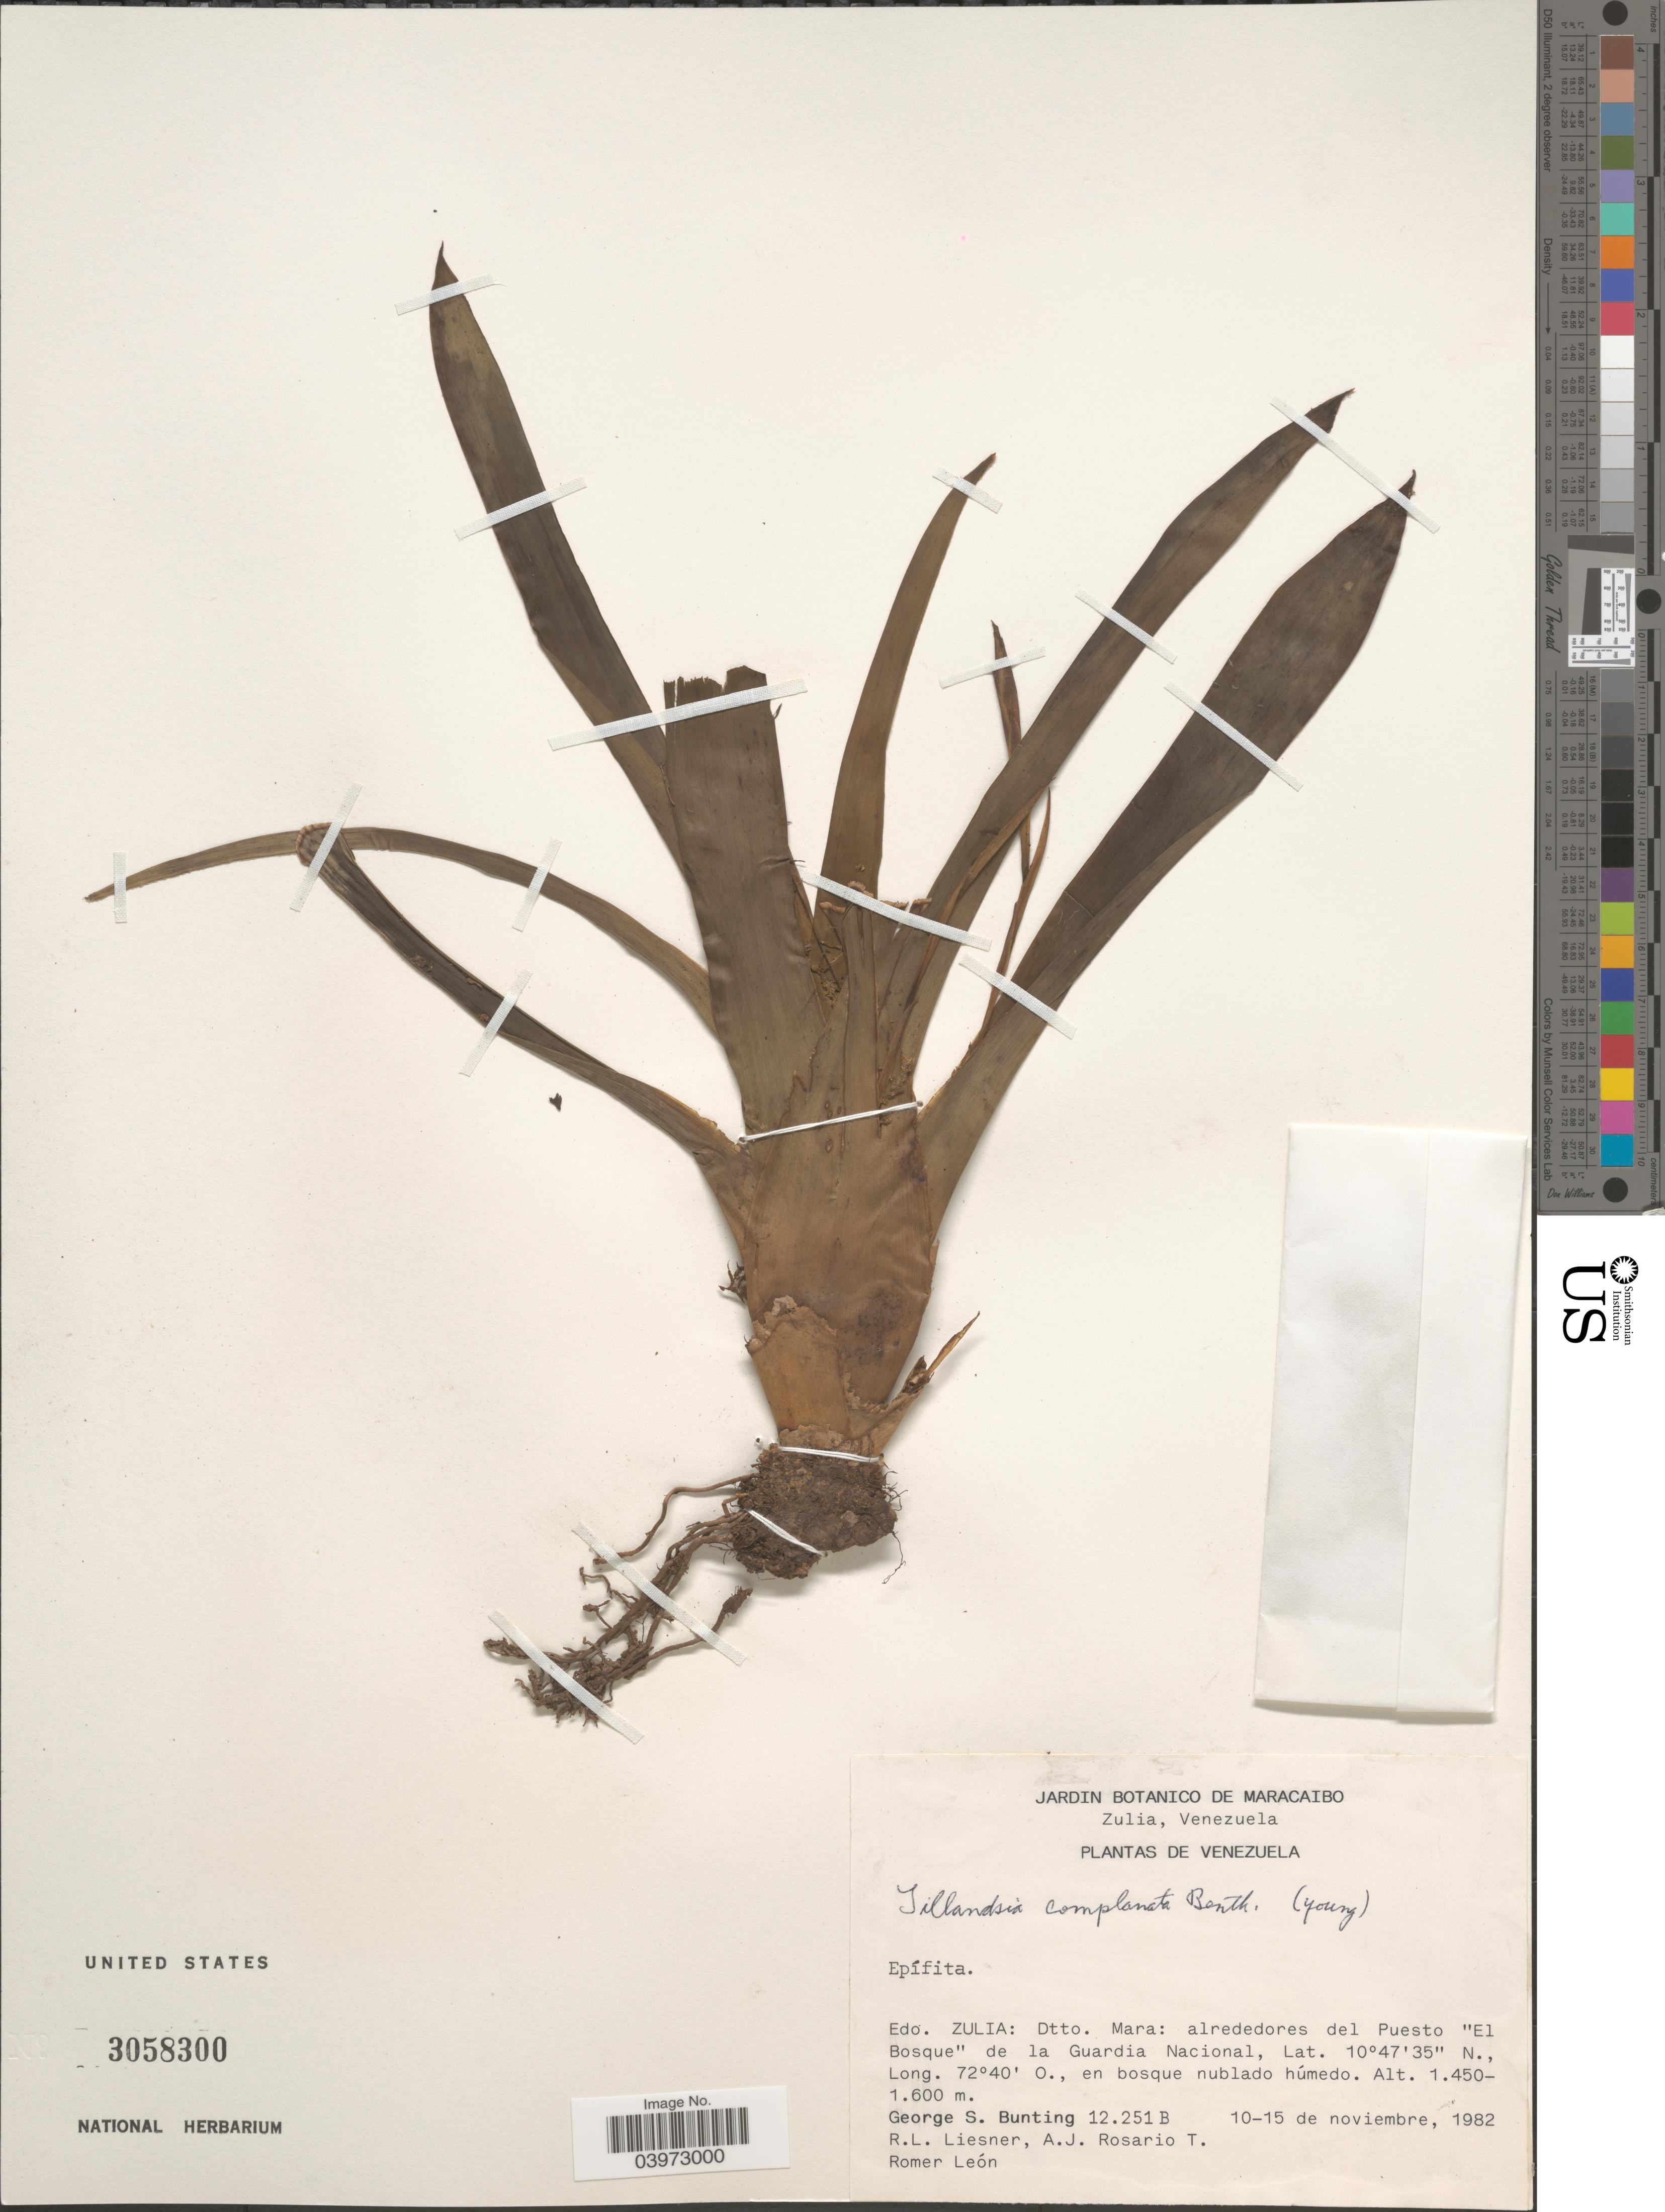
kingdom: Plantae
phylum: Tracheophyta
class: Liliopsida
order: Poales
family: Bromeliaceae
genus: Tillandsia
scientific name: Tillandsia complanata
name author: Benth.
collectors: G. S. Bunting, R. L. Liesner, A. Rosario T. & R. León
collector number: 12251B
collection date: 1982-11-10/1982-11-15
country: Venezuela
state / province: Zulia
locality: Dtto. Mara: alrededores del Puesto "El Bosque" de la Guardia Nacional.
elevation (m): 1450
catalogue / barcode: US 3058300